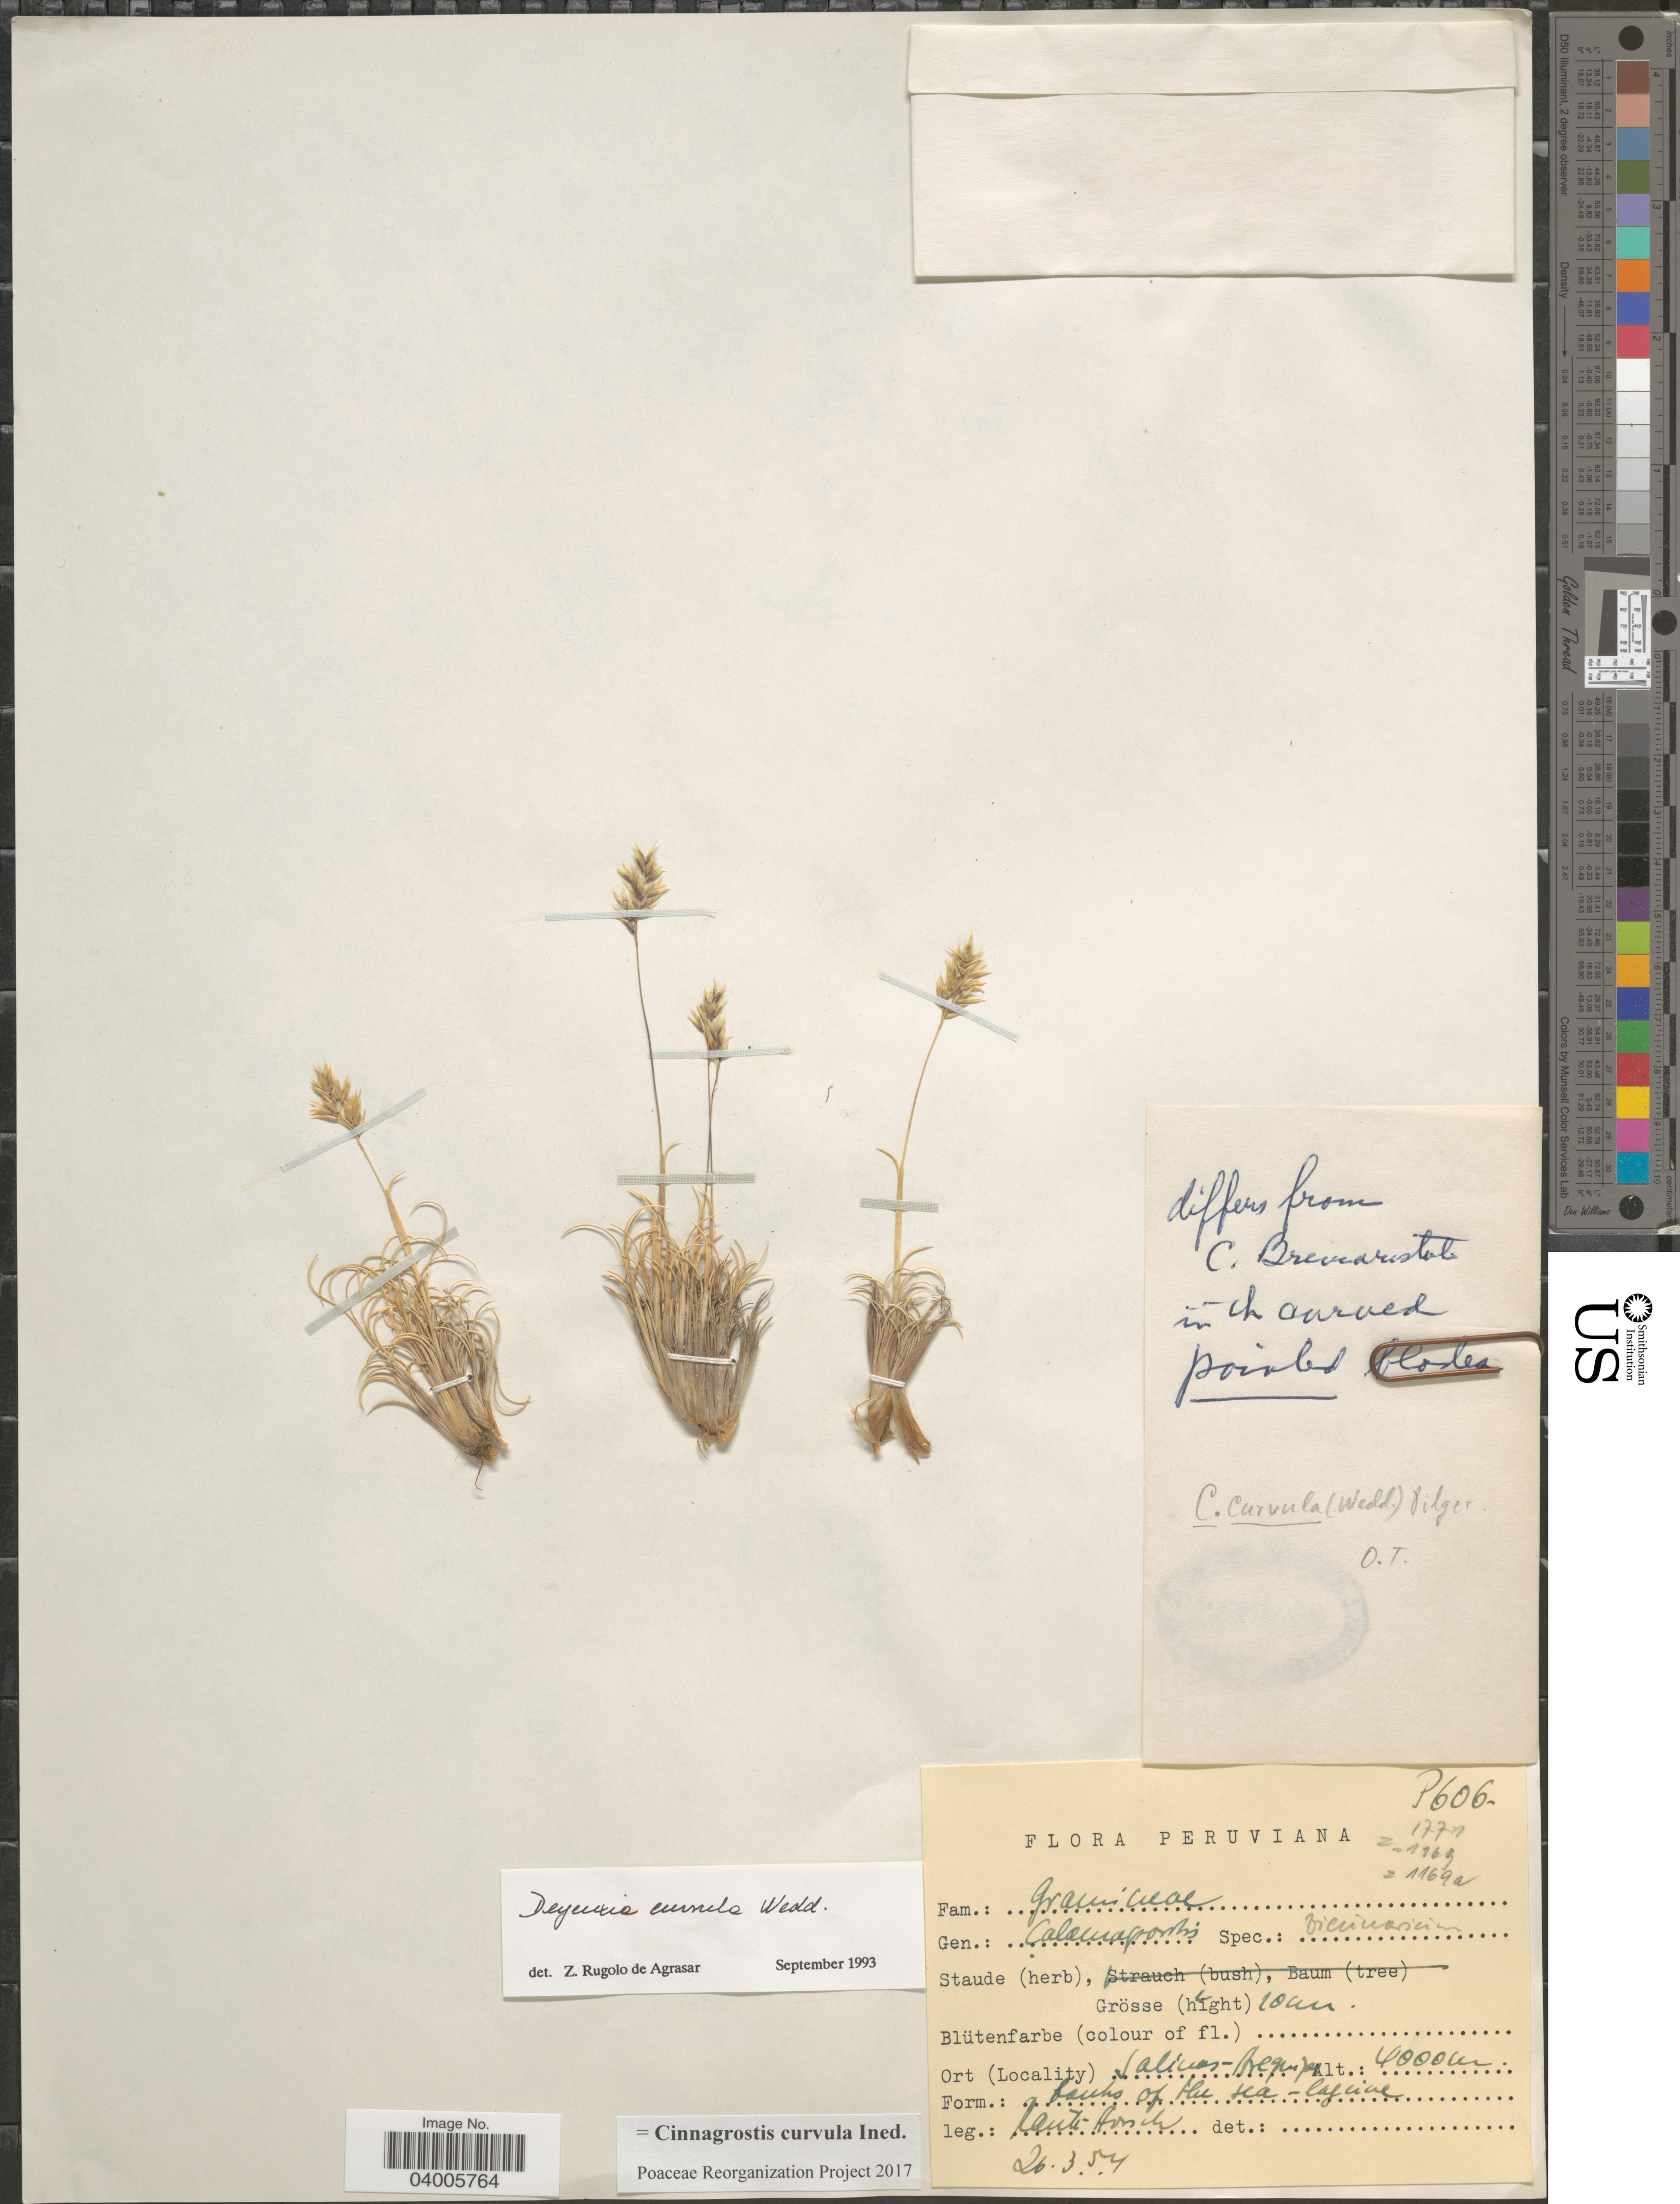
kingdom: Plantae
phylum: Tracheophyta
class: Liliopsida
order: Poales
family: Poaceae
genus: Cinnagrostis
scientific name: Cinnagrostis curvula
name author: (Wedd.) P.M. Peterson et al.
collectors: W. Rauh & G. Hirsch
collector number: P606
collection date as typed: Transcribed d/m/y: 26/3/54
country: Peru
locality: Salinas-Arequipo. banks of the sea - lagune.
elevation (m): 4000